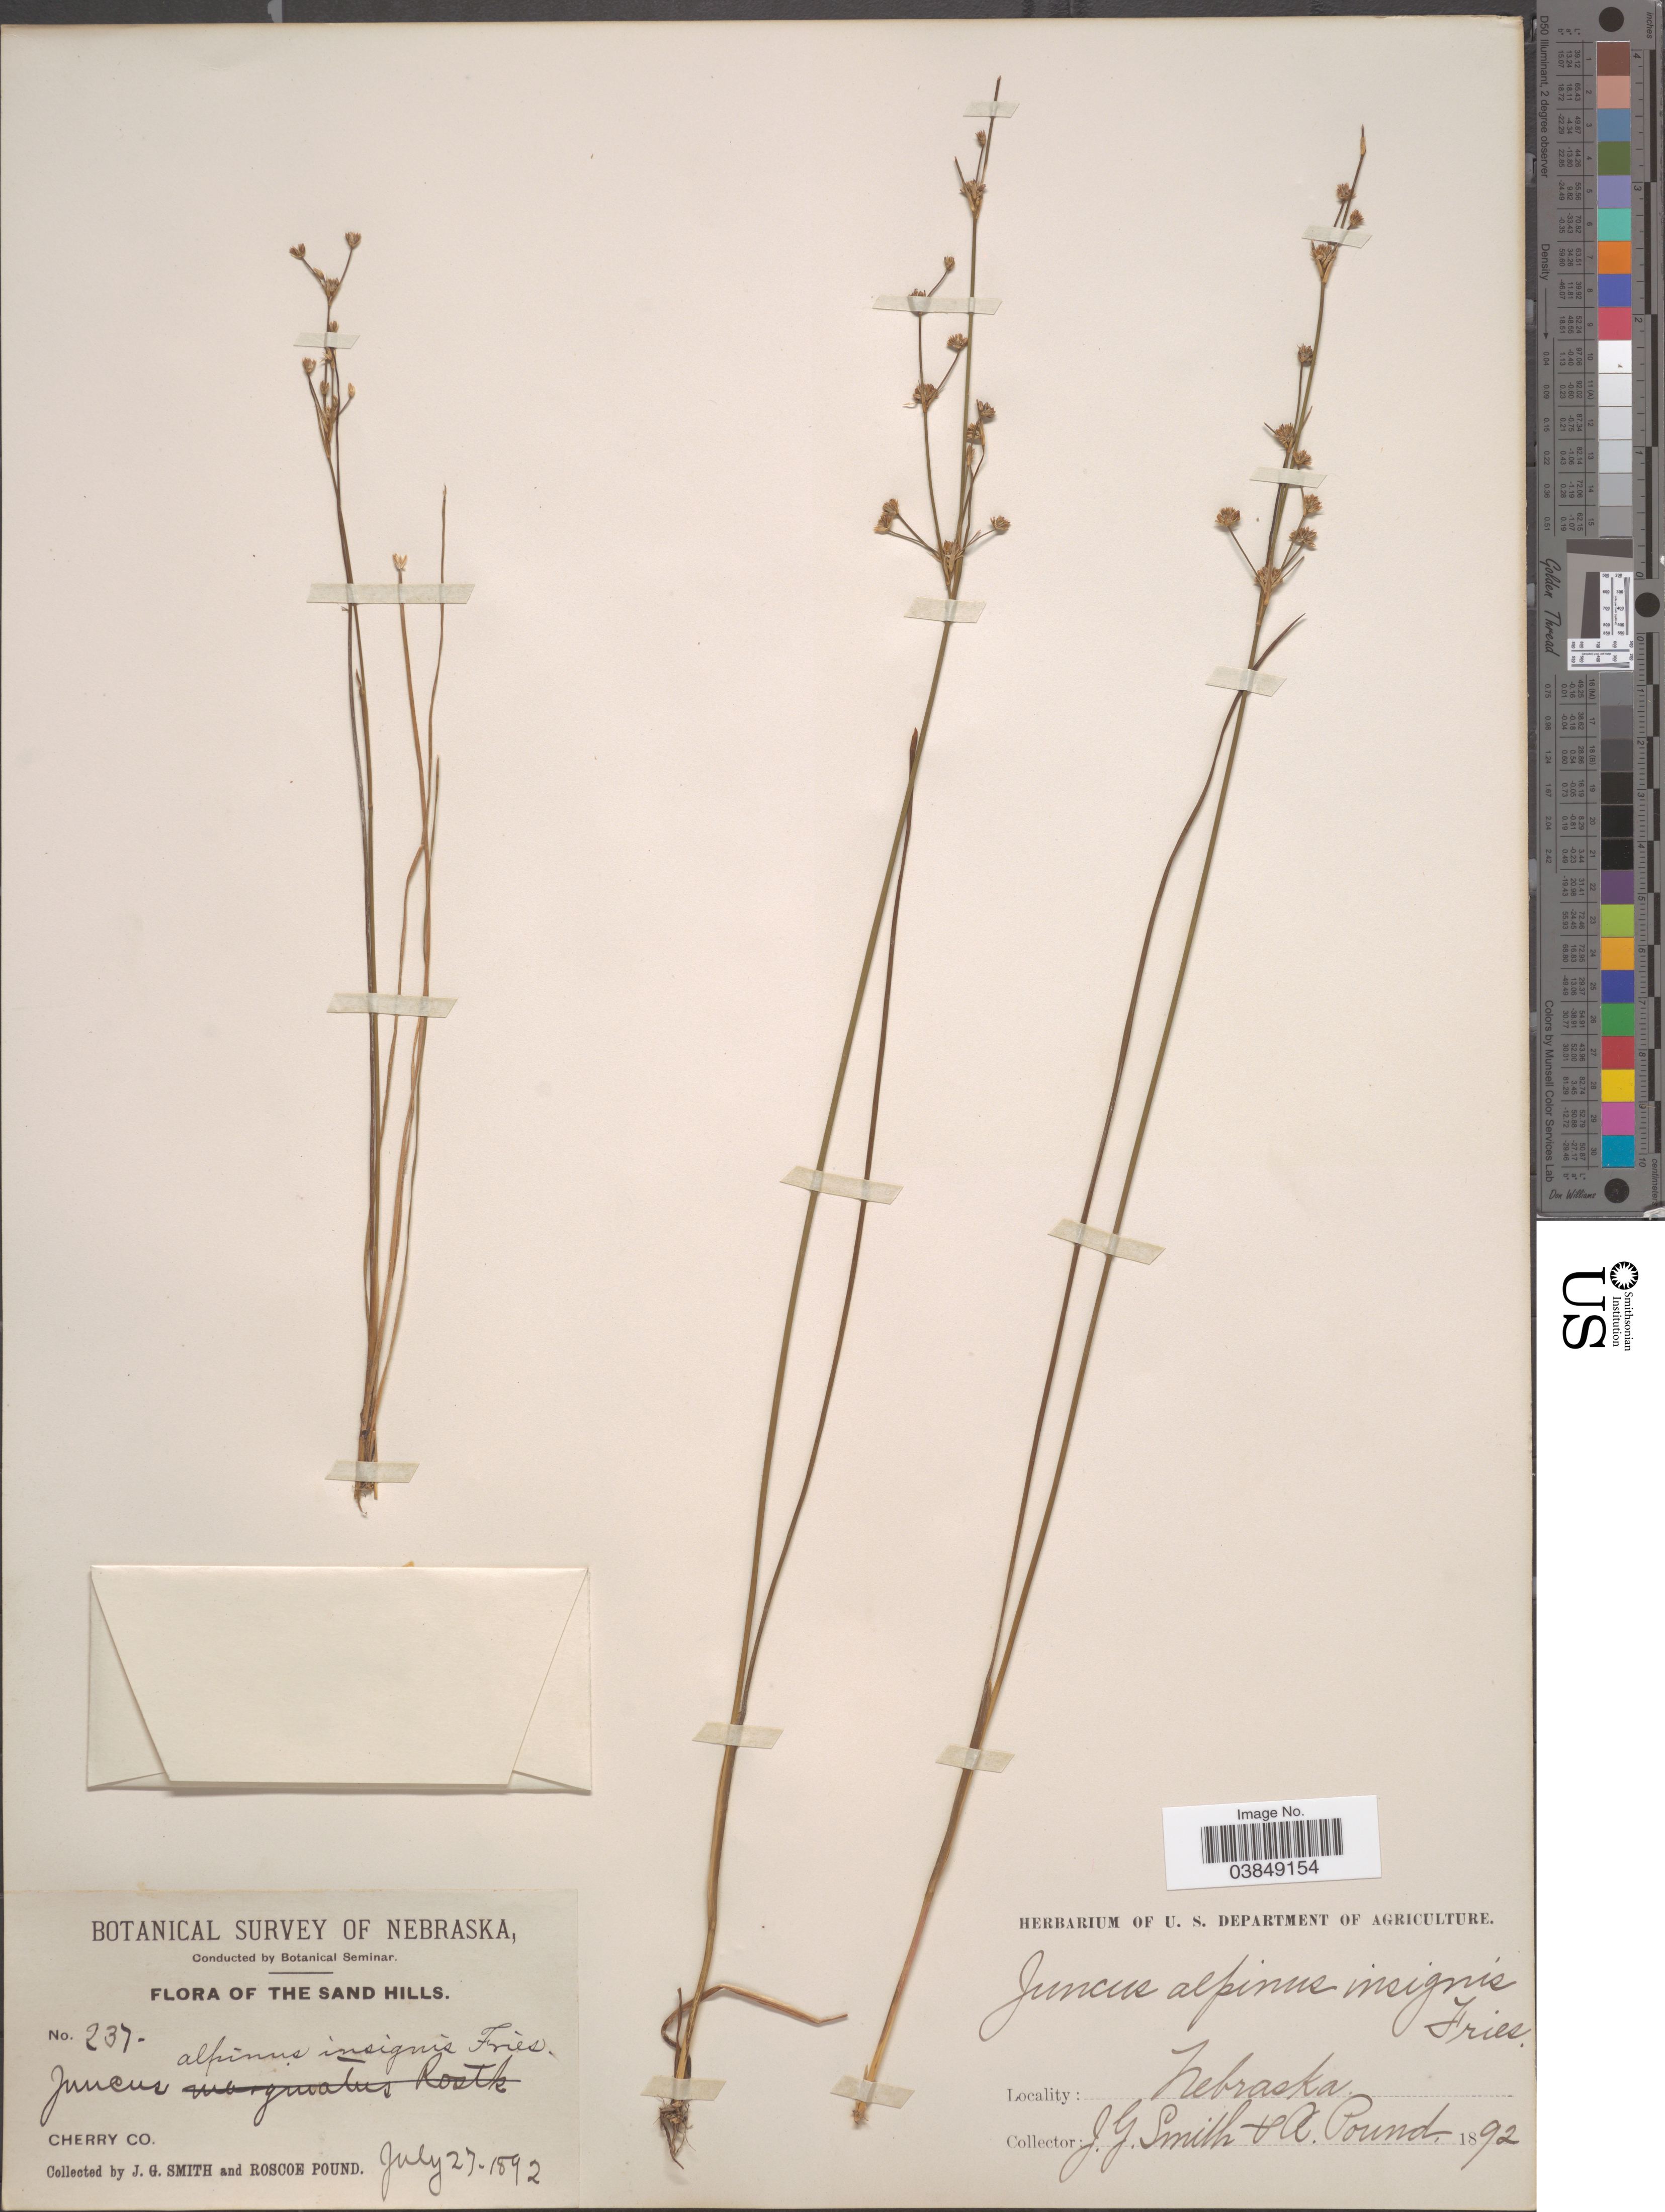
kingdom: Plantae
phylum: Tracheophyta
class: Liliopsida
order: Poales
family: Juncaceae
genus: Juncus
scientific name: Juncus alpinus var. rariflorus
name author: (Hartm.) Hartm.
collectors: J. G. Smith & R. Pound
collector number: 237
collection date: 1892-07-27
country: United States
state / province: Nebraska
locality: Sand Hills. Cherry Co.